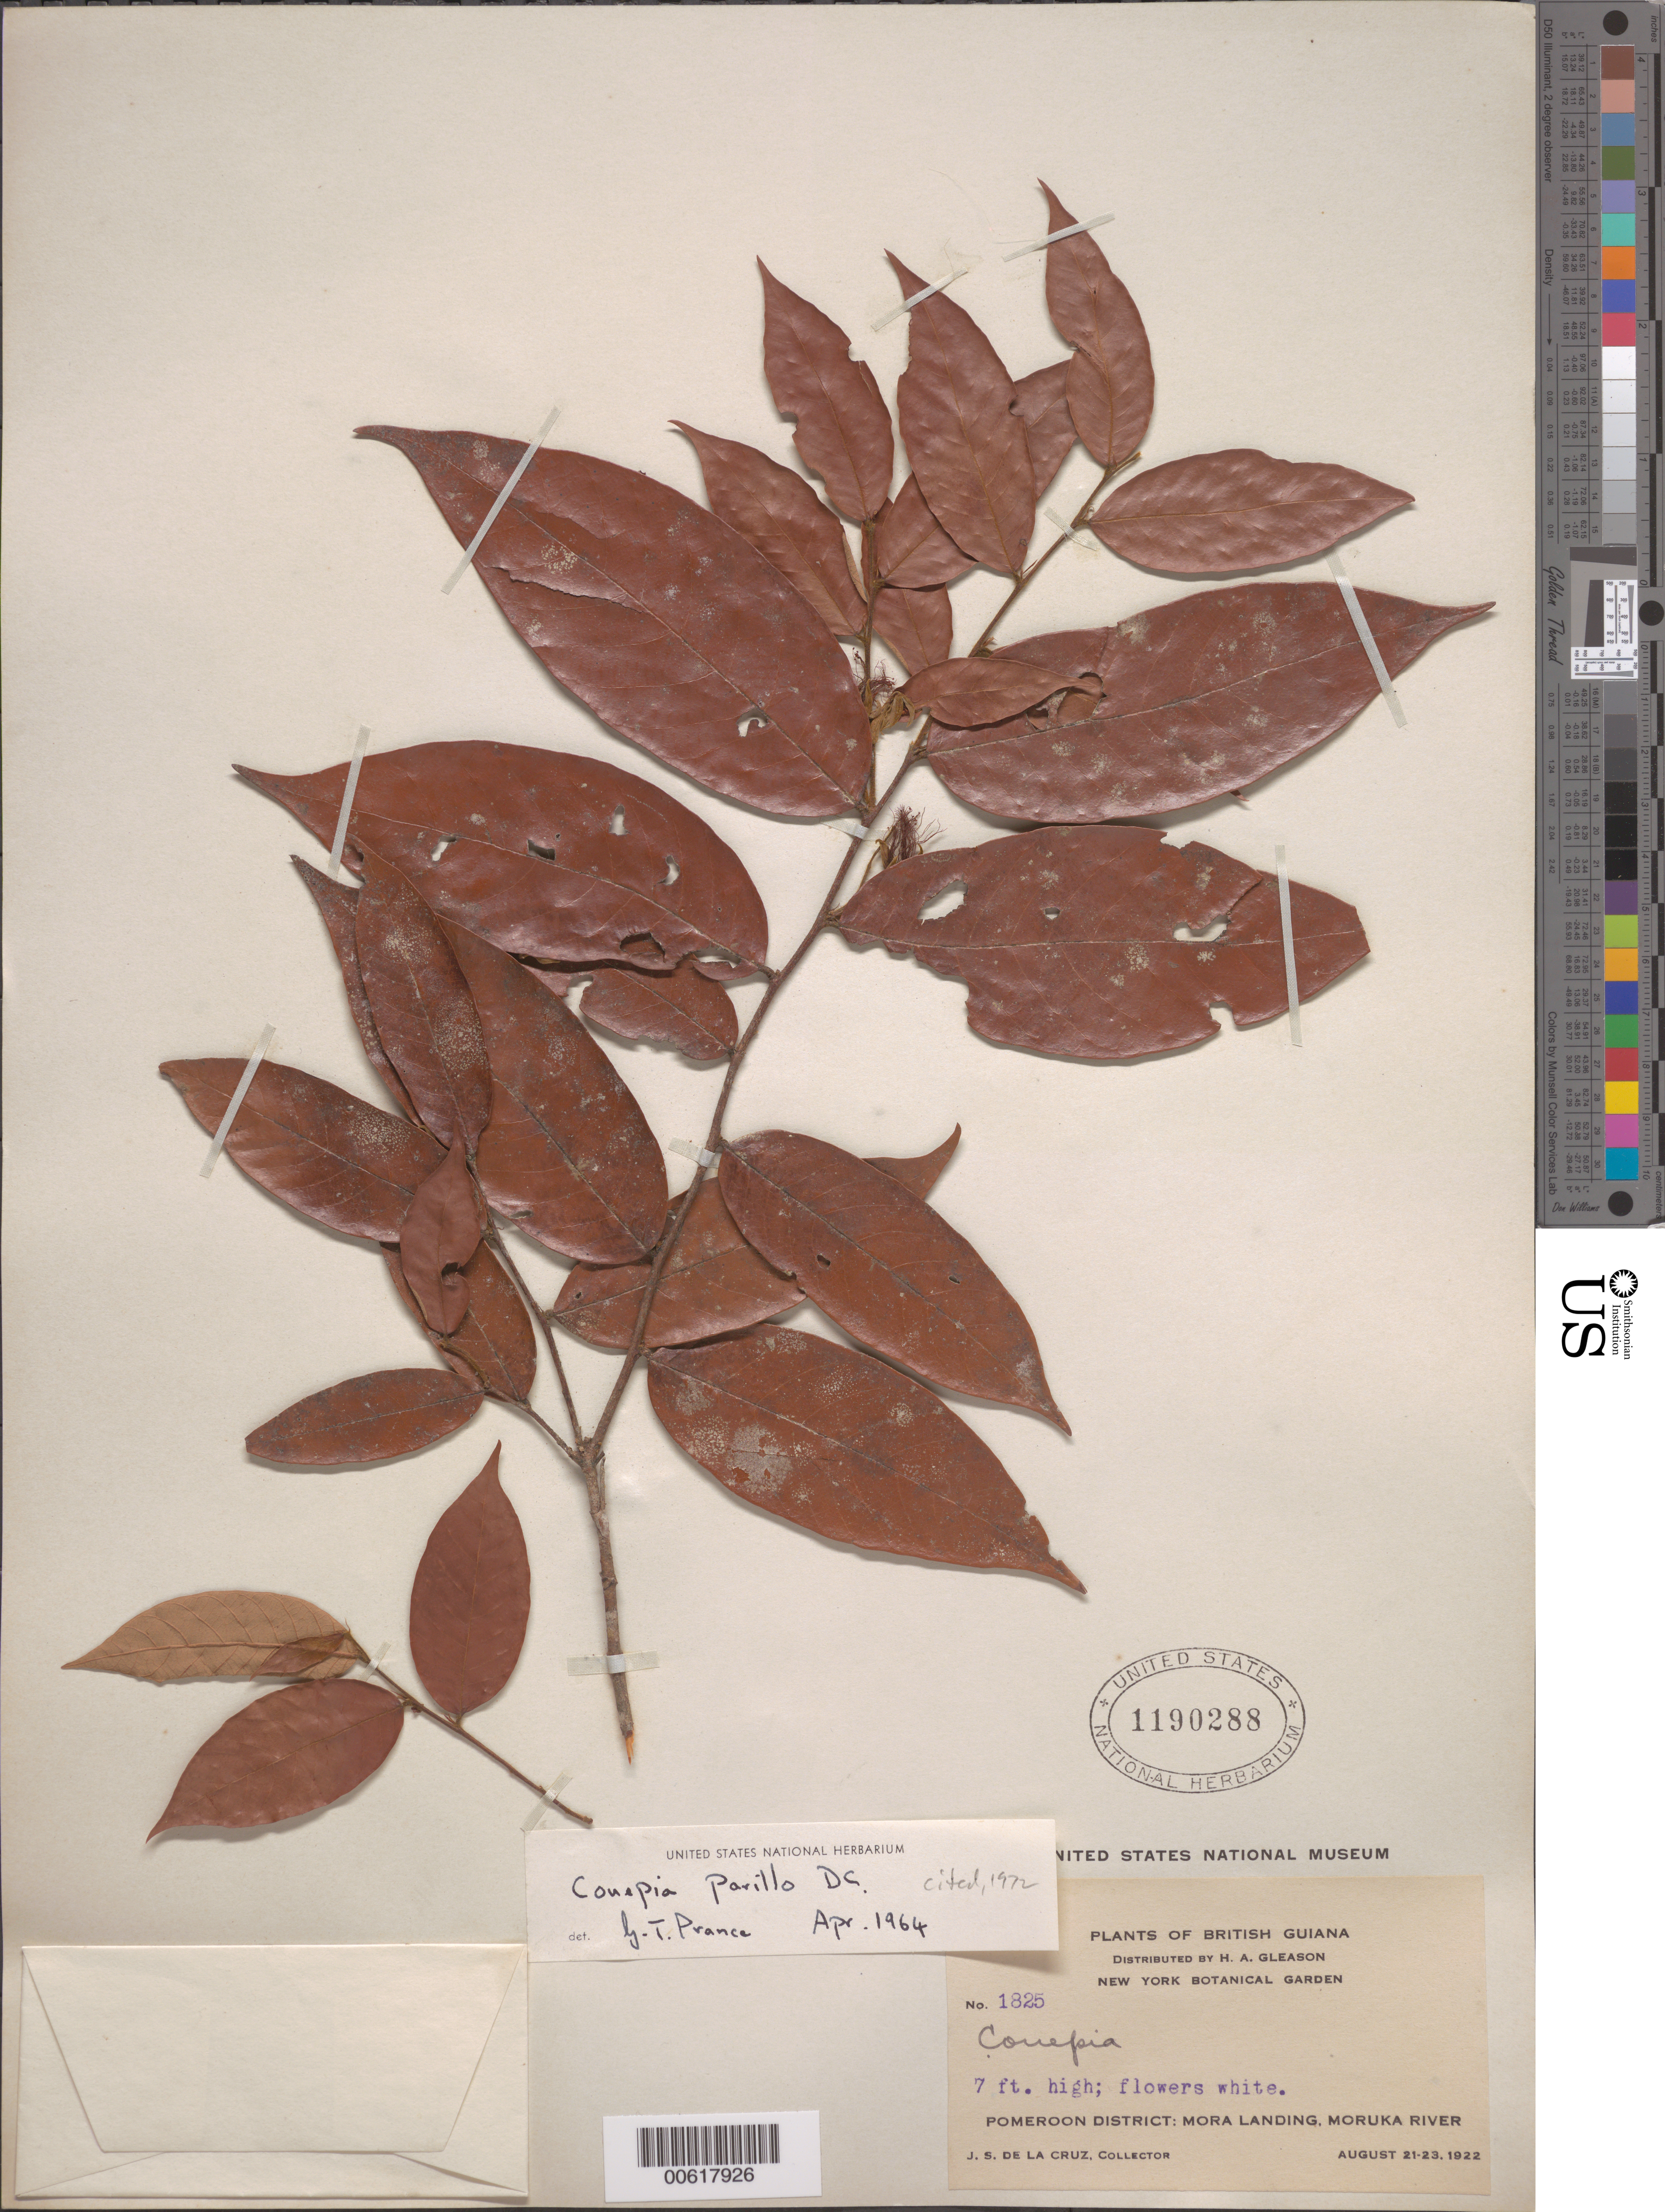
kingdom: Plantae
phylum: Tracheophyta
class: Magnoliopsida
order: Malpighiales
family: Chrysobalanaceae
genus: Gaulettia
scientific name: Gaulettia parillo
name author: (DC.) Sothers & Prance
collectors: J. S. de la Cruz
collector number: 1825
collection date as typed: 21-Aug-22 to 23-Aug-22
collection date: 1922-08-21/1922-08-23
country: Guyana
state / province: Barima-Waini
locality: Mora Landing, Moruka R., Pomeroon Dist.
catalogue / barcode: US 1190288